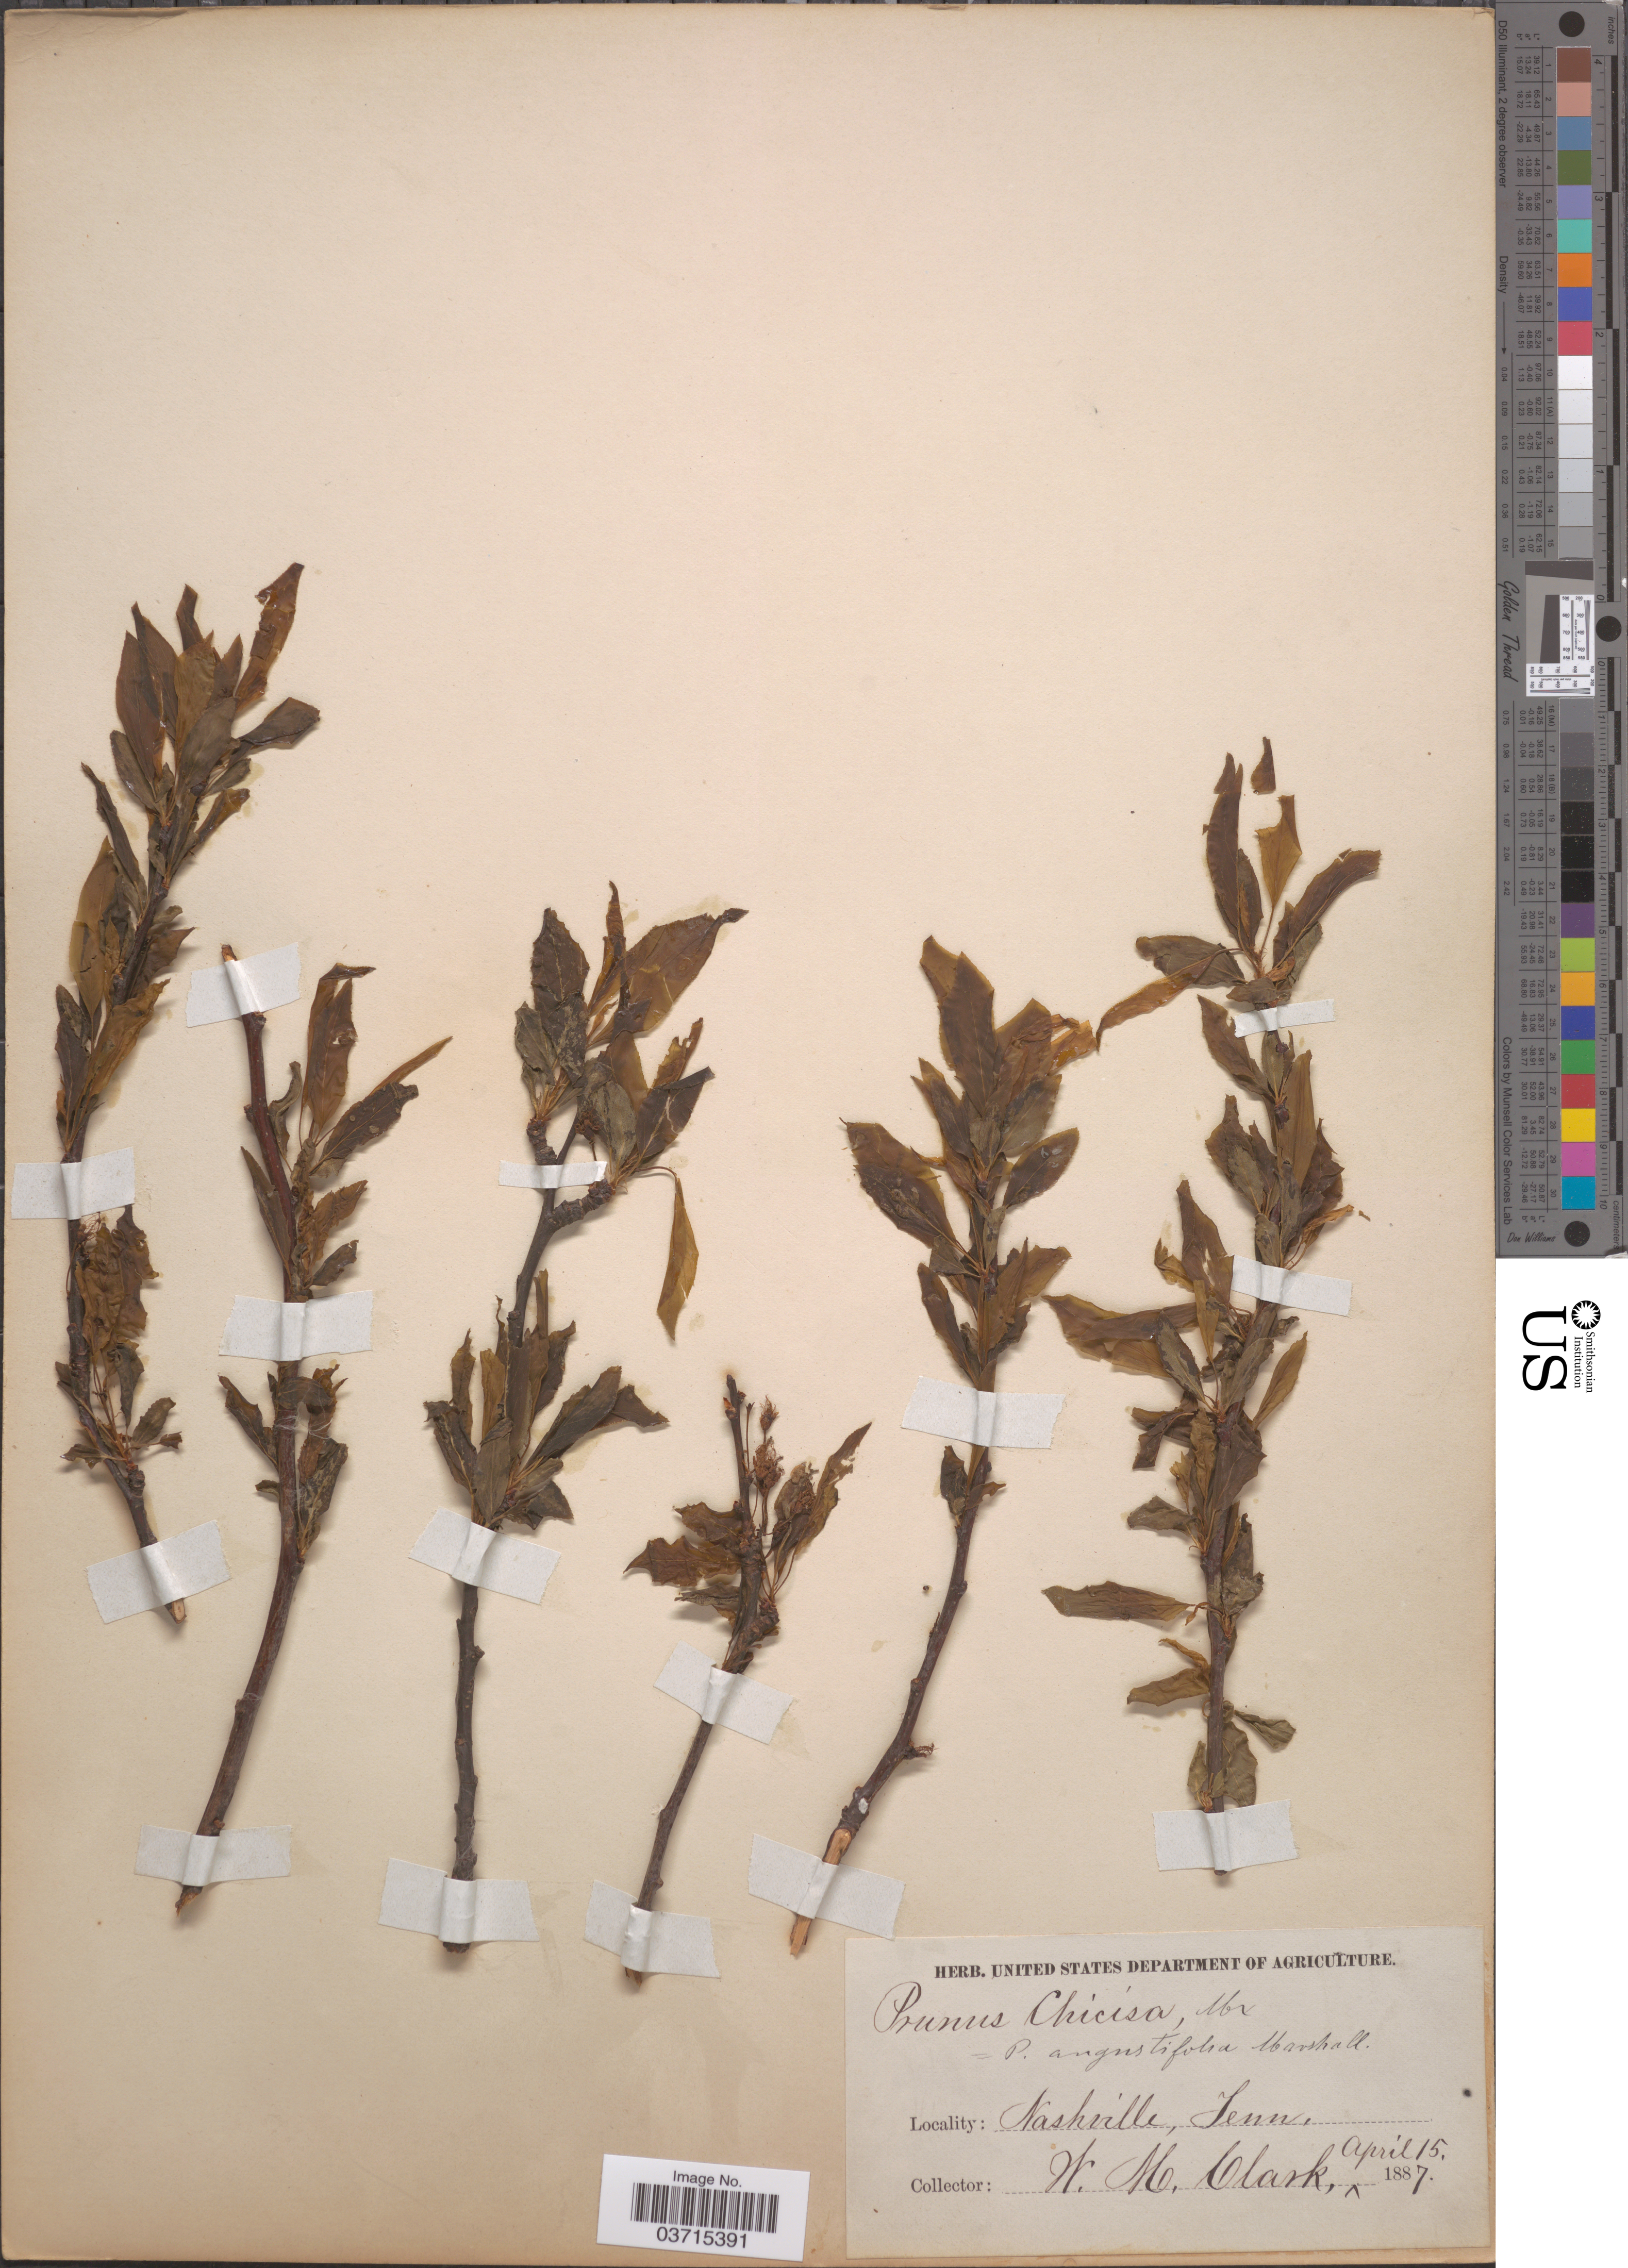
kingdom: Plantae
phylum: Tracheophyta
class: Magnoliopsida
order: Rosales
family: Rosaceae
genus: Prunus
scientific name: Prunus angustifolia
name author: Marshall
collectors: W. Clark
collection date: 1887-04-15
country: United States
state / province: Tennessee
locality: Nashville.